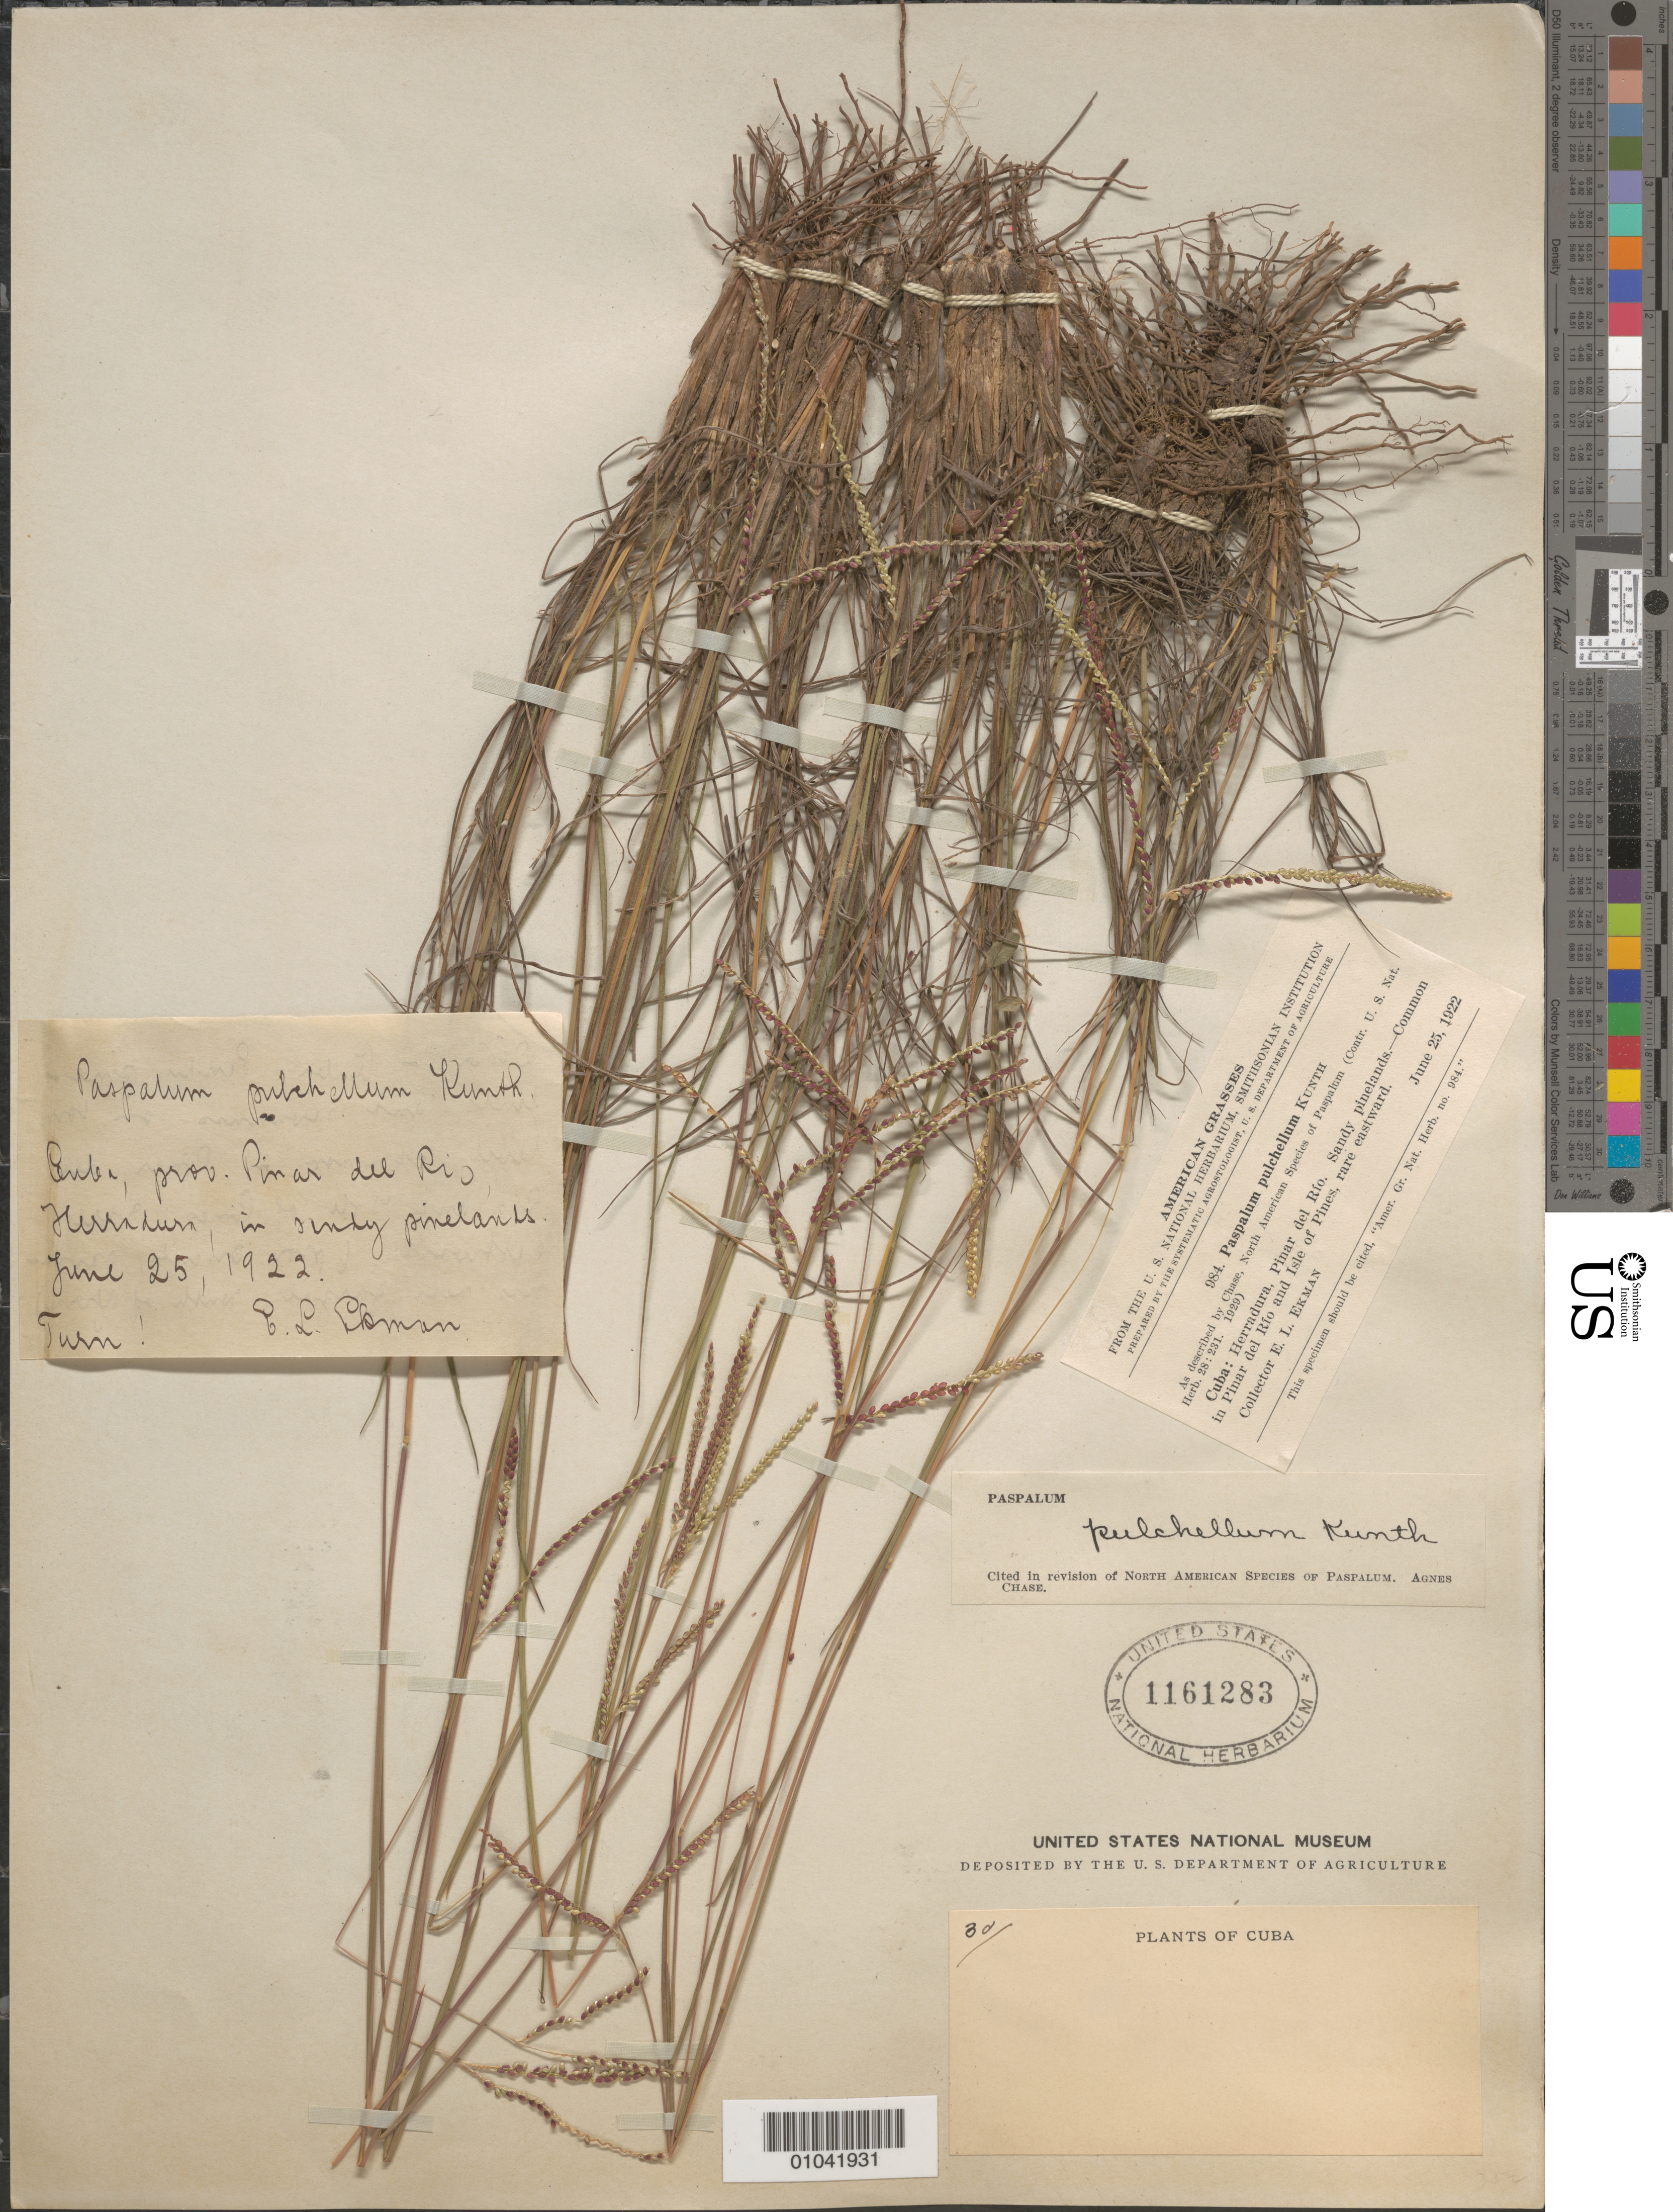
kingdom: Plantae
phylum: Tracheophyta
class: Liliopsida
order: Poales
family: Poaceae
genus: Paspalum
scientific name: Paspalum pulchellum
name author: Kunth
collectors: E. L. Ekman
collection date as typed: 25 Jun 1922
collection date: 1922-06-25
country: Cuba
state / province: Pinar del Rio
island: Cuba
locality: Herradura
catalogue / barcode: US 1161283